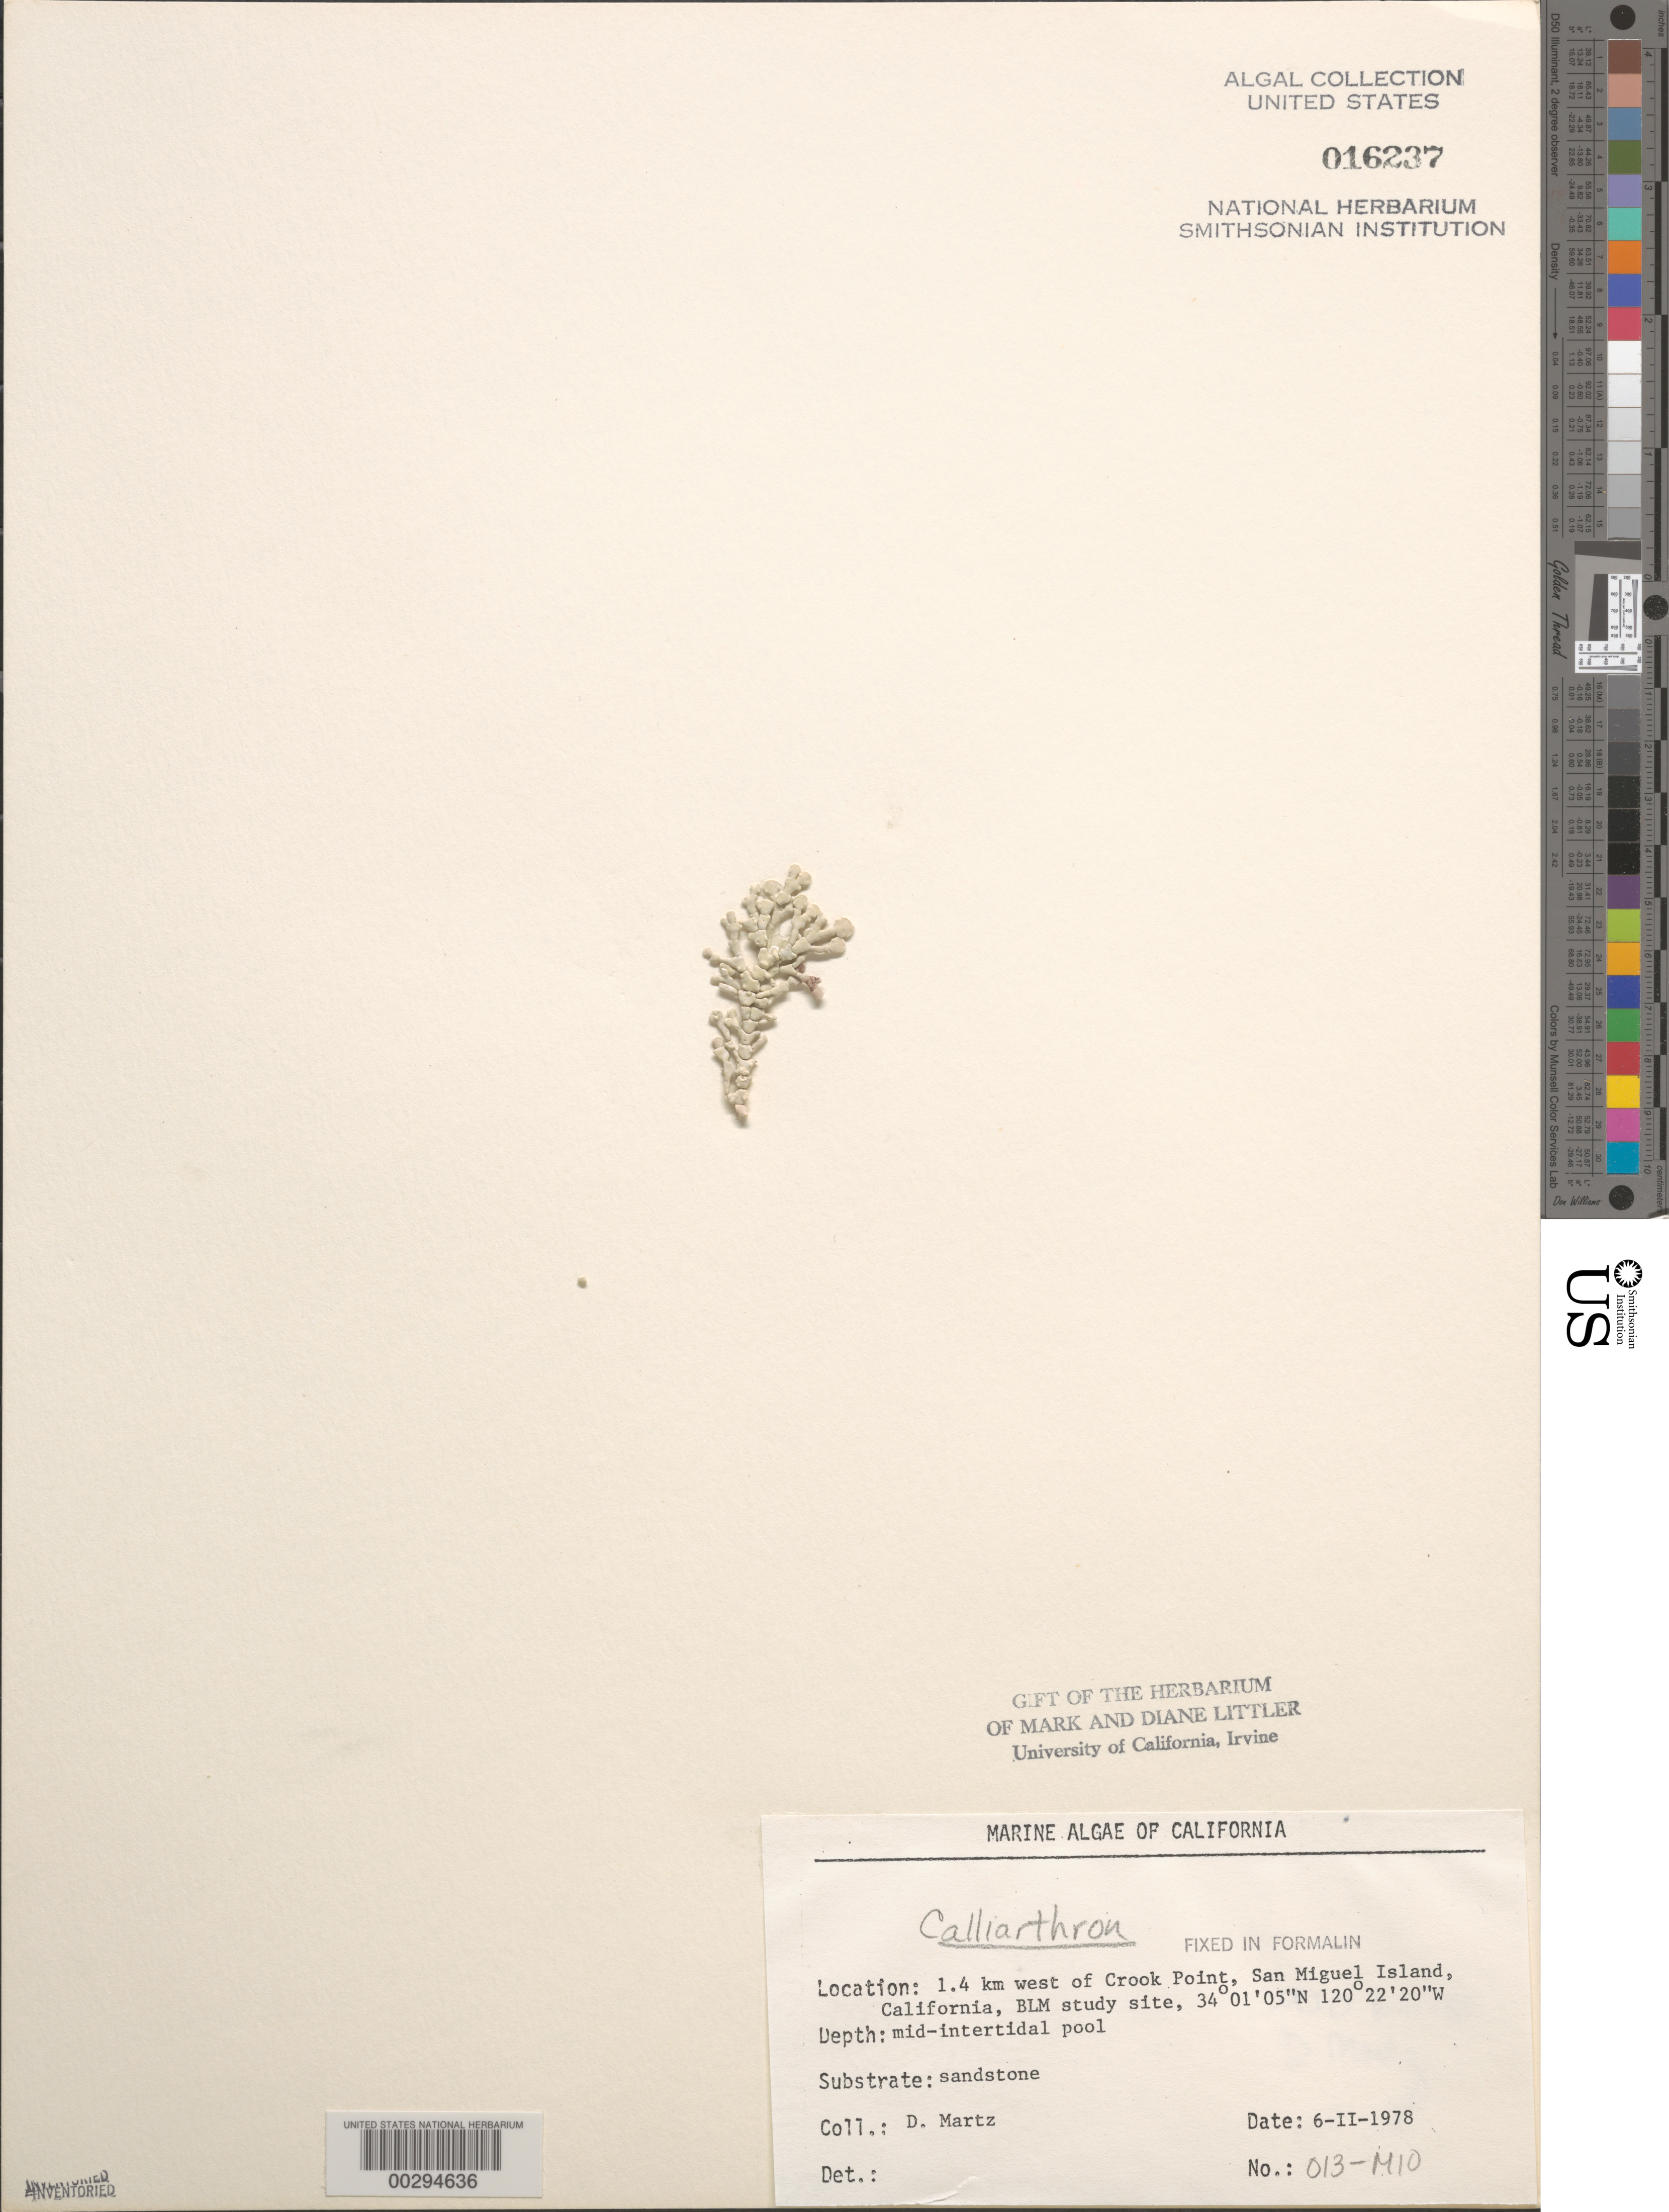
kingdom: Plantae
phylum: Rhodophyta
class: Florideophyceae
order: Corallinales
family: Corallinaceae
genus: Calliarthron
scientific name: Calliarthron sp.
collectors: D. Martz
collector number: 013-mio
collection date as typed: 06 Feb 1978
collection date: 1978-02-06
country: United States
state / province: California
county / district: Santa Barbara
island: San Miguel Island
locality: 1.4 km north of Crook Point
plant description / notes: BLM-SOCALBIGHT Rocky Intertidal Survey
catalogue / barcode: US 16237